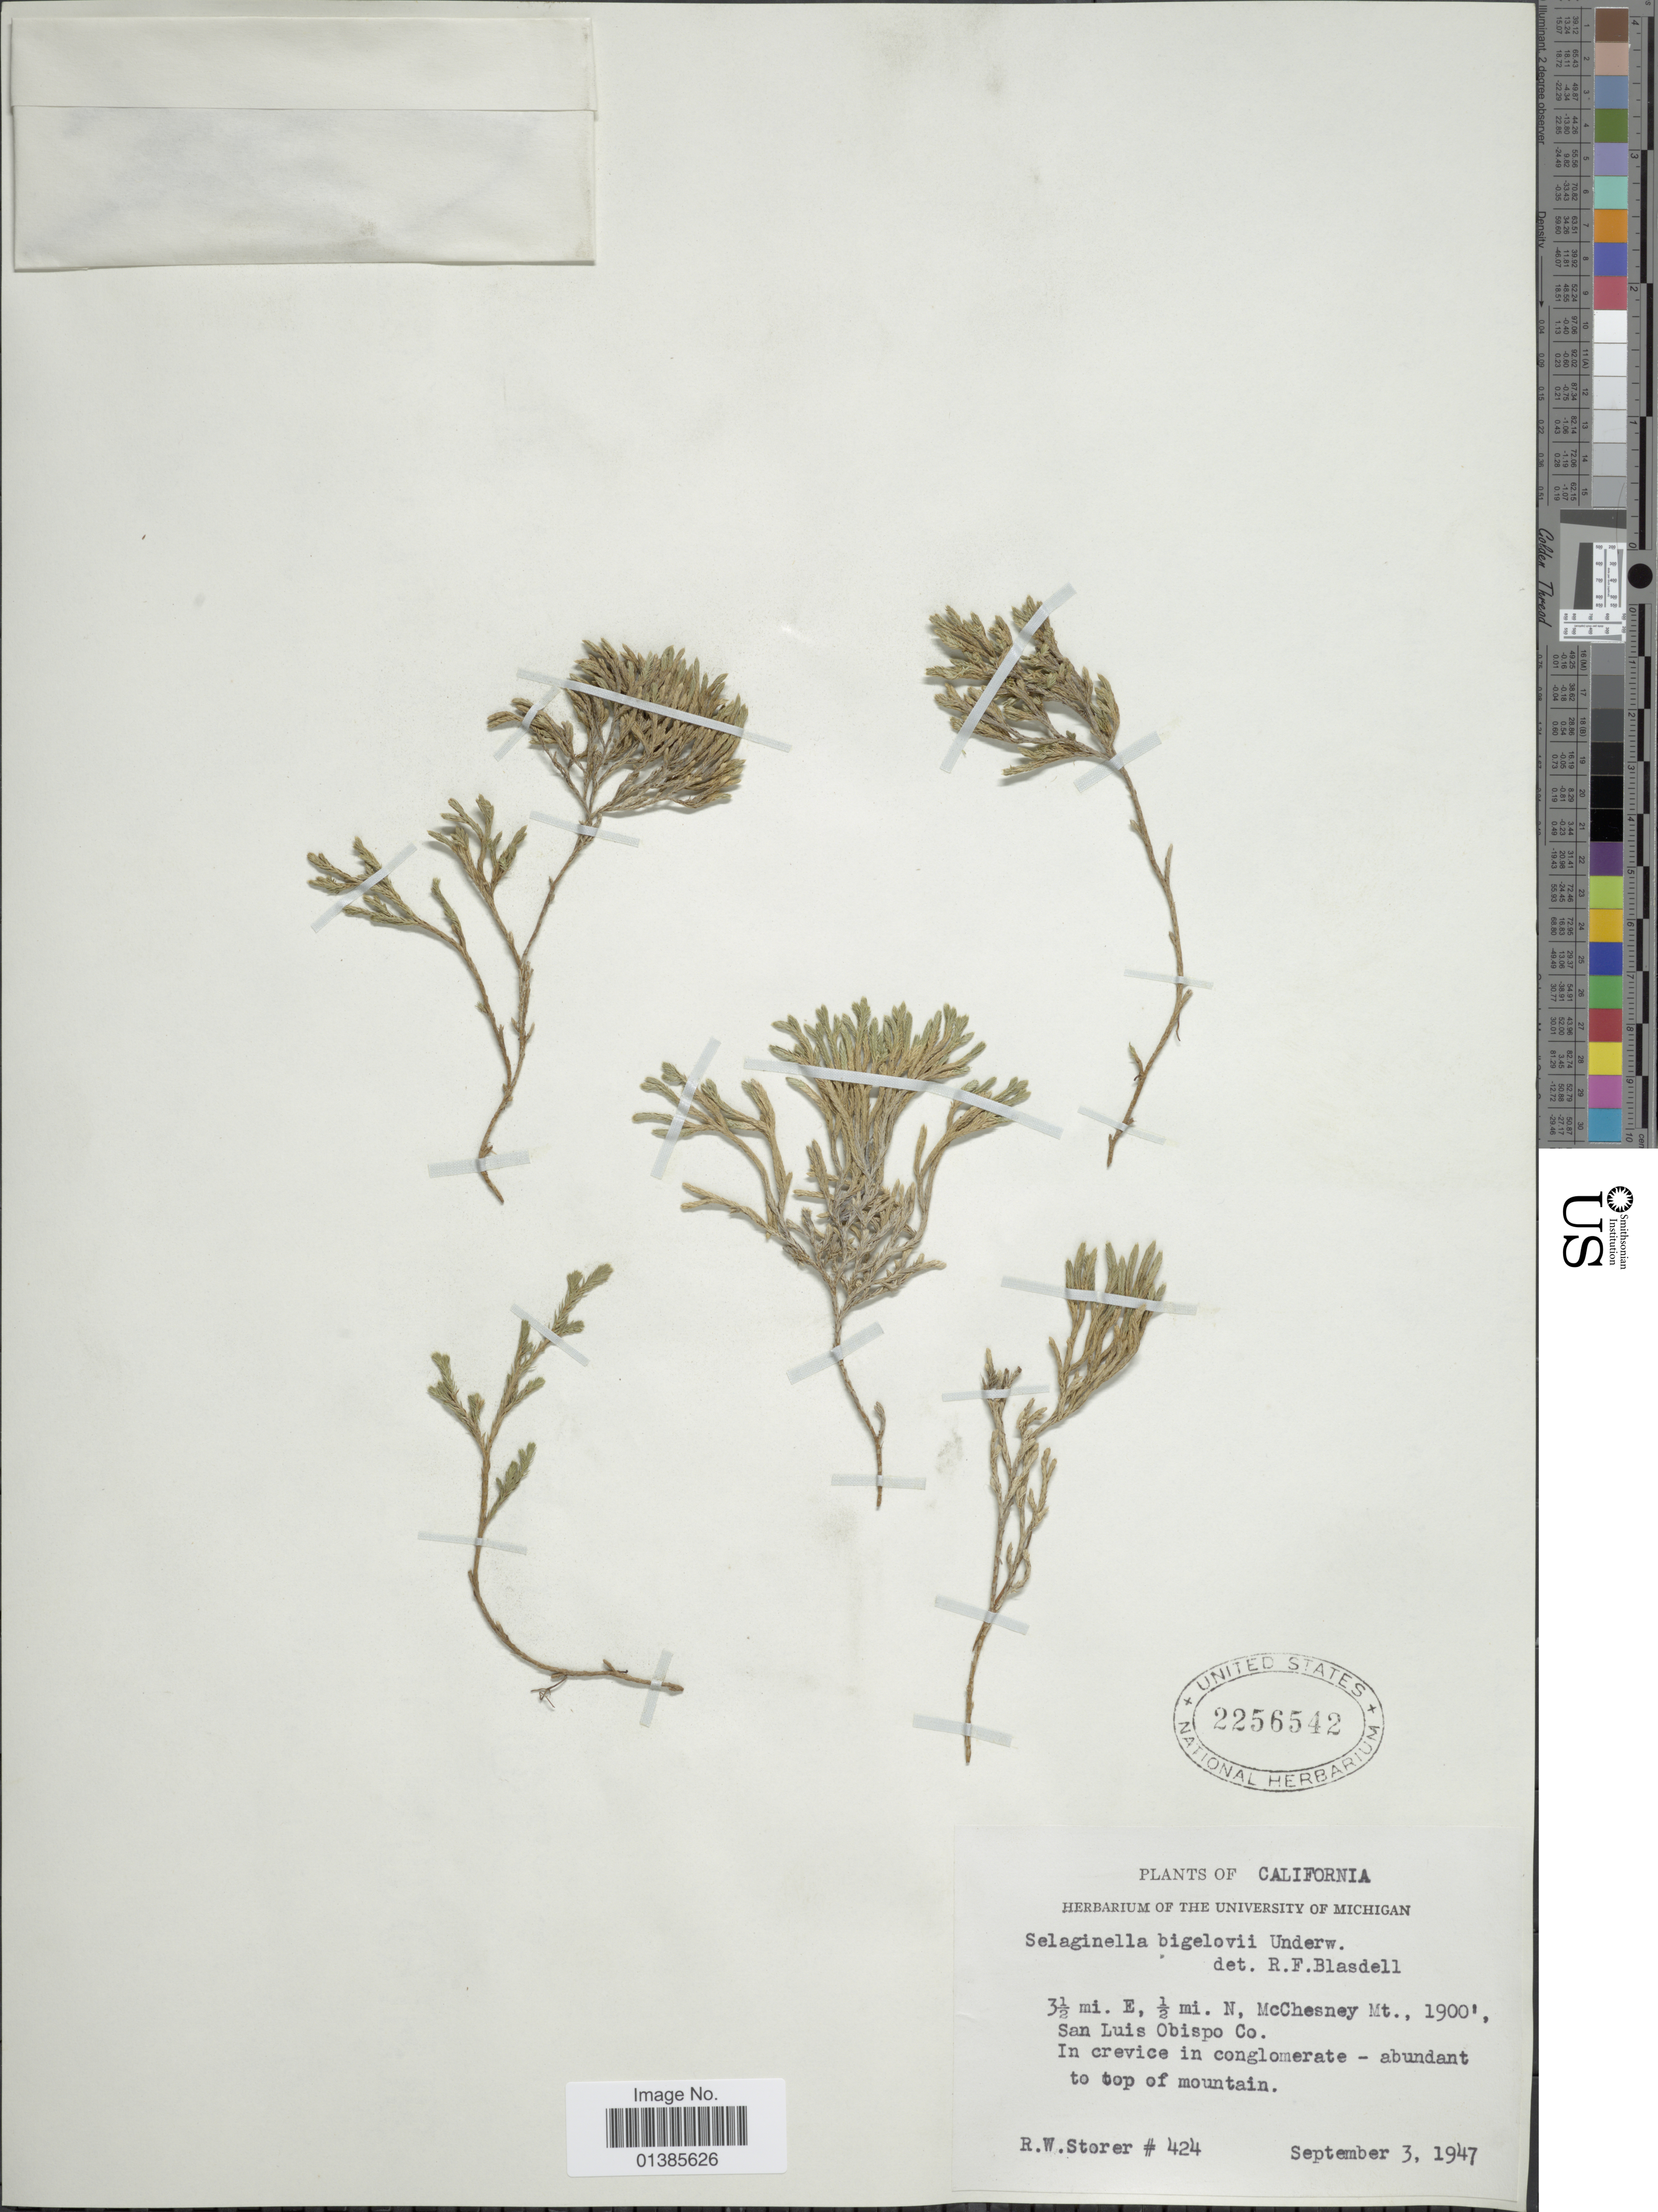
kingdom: Plantae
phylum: Tracheophyta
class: Lycopodiopsida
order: Selaginellales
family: Selaginellaceae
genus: Selaginella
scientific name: Selaginella bigelovii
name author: Underw.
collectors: R. Storer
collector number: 424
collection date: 1947-09-03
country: United States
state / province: California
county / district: San Luis Obispo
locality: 3½ mi. E, ½ mi. N, McChesney Mt., San Luis Obispo Co.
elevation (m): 579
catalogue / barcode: US 2256542